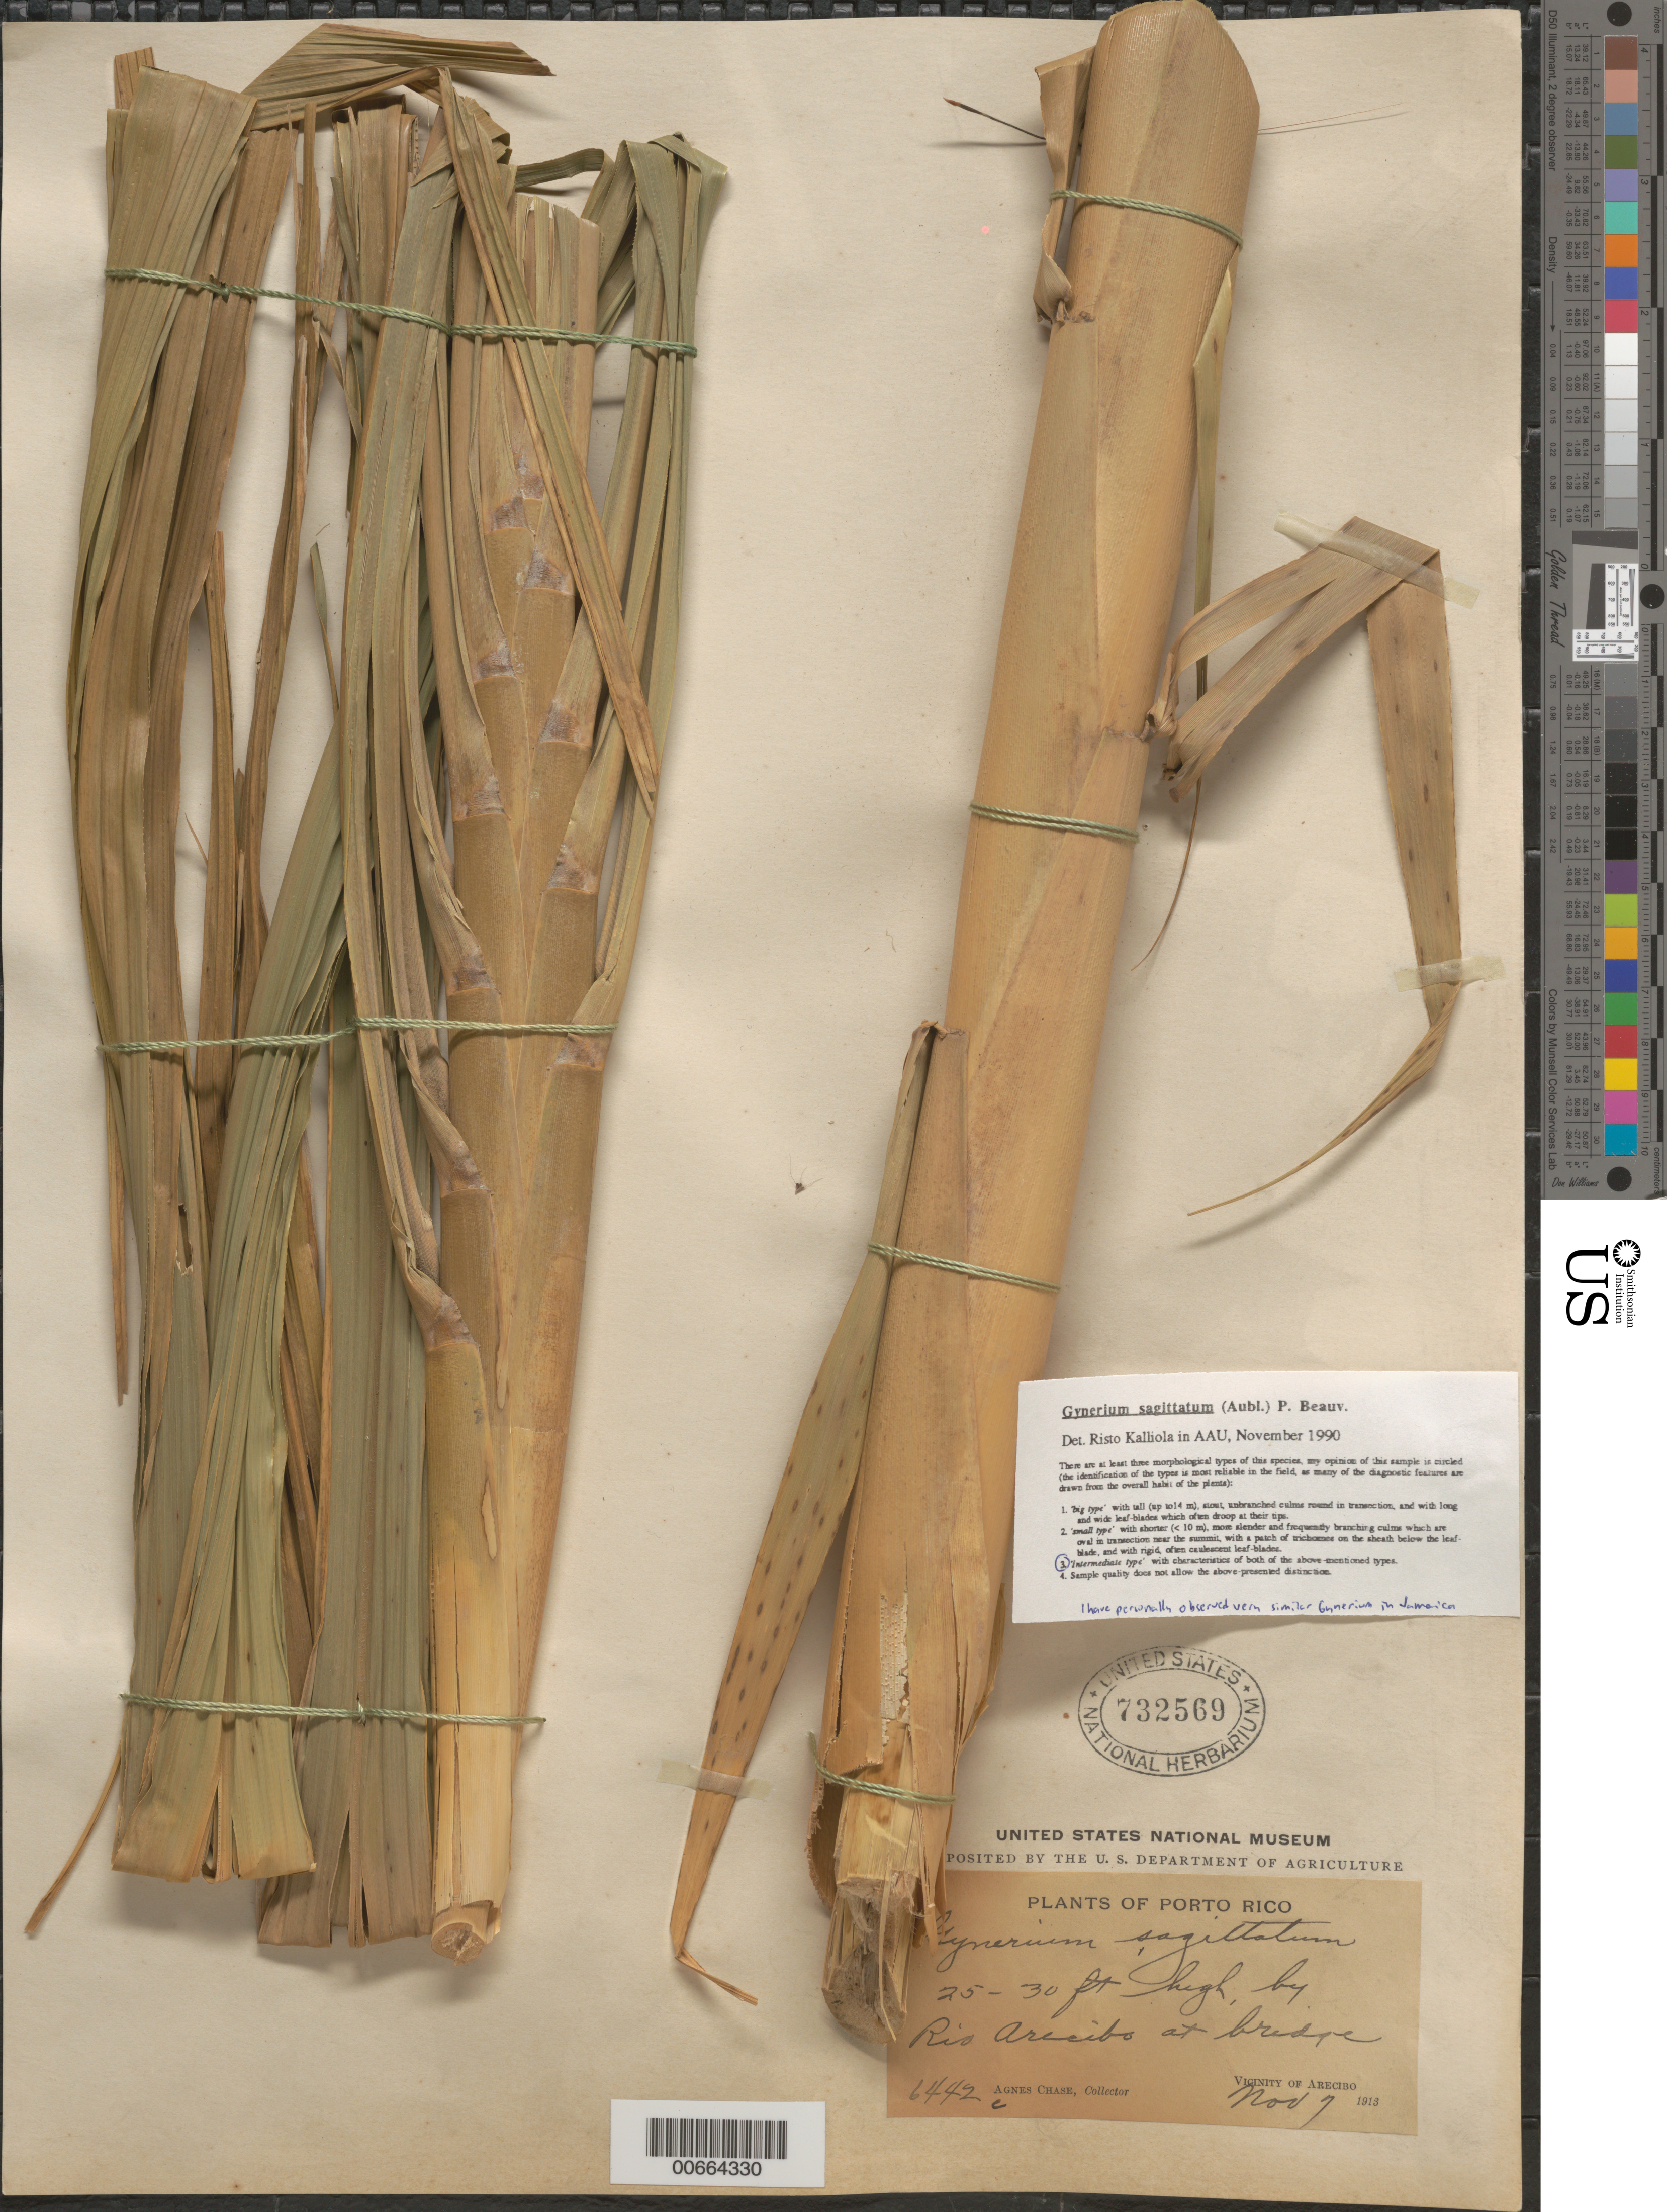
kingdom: Plantae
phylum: Tracheophyta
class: Liliopsida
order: Poales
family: Poaceae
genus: Gynerium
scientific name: Gynerium sagittatum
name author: (Aubl.) P. Beauv.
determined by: Kalliola, R.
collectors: A. Chase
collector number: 6442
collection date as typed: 07 Nov 1913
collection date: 1913-11-07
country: Puerto Rico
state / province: Arecibo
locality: Rio Arecibo at bridge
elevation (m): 8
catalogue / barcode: US 732569